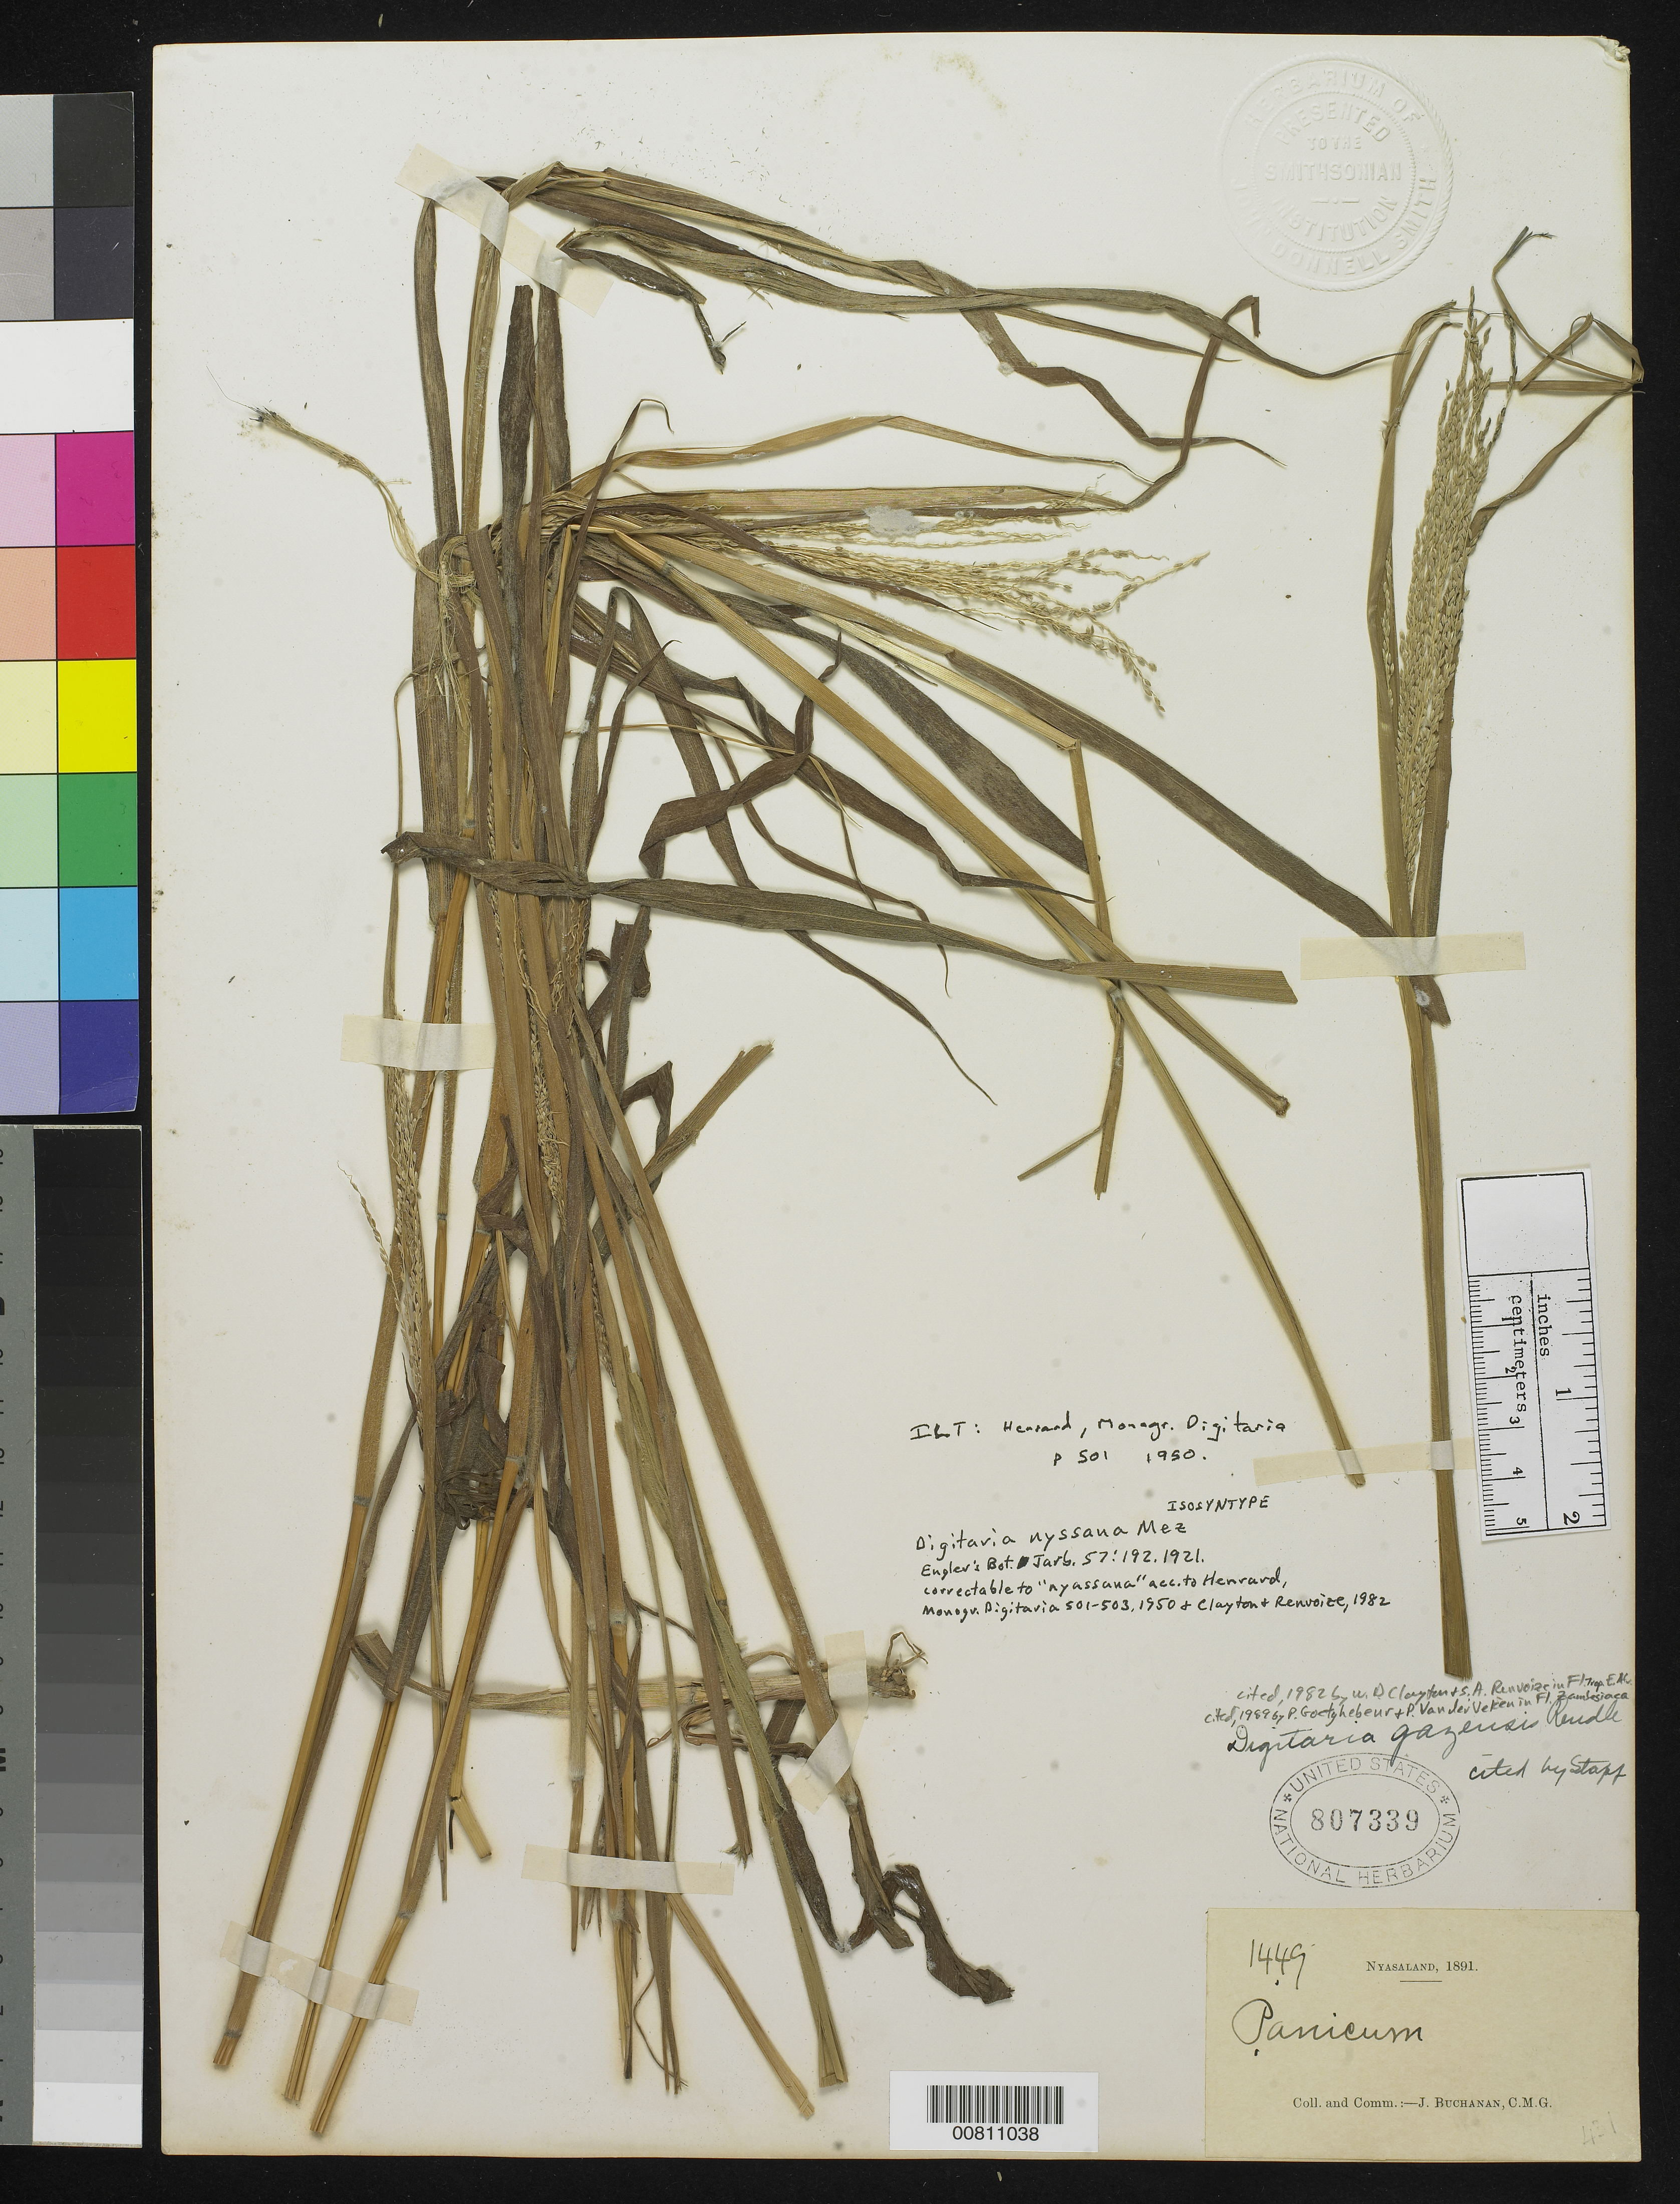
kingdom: Plantae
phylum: Tracheophyta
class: Liliopsida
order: Poales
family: Poaceae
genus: Digitaria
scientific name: Digitaria nyassana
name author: Mez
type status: Isolectotype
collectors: J. Buchanan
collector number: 1449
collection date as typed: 1891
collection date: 1891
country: Malawi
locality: Nyasaland [protologue: Südl. Nyassaland].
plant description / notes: Published as "nyssana", apparently in error for "nyassana". Cited 1982 by W.D. Clayton & S.A. Renvoize, Fl. Trop. E. Afr.; 1989 by P. Goetghebeur & P. Van der Velen in Fl. Zambesiaca.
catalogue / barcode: US 807339